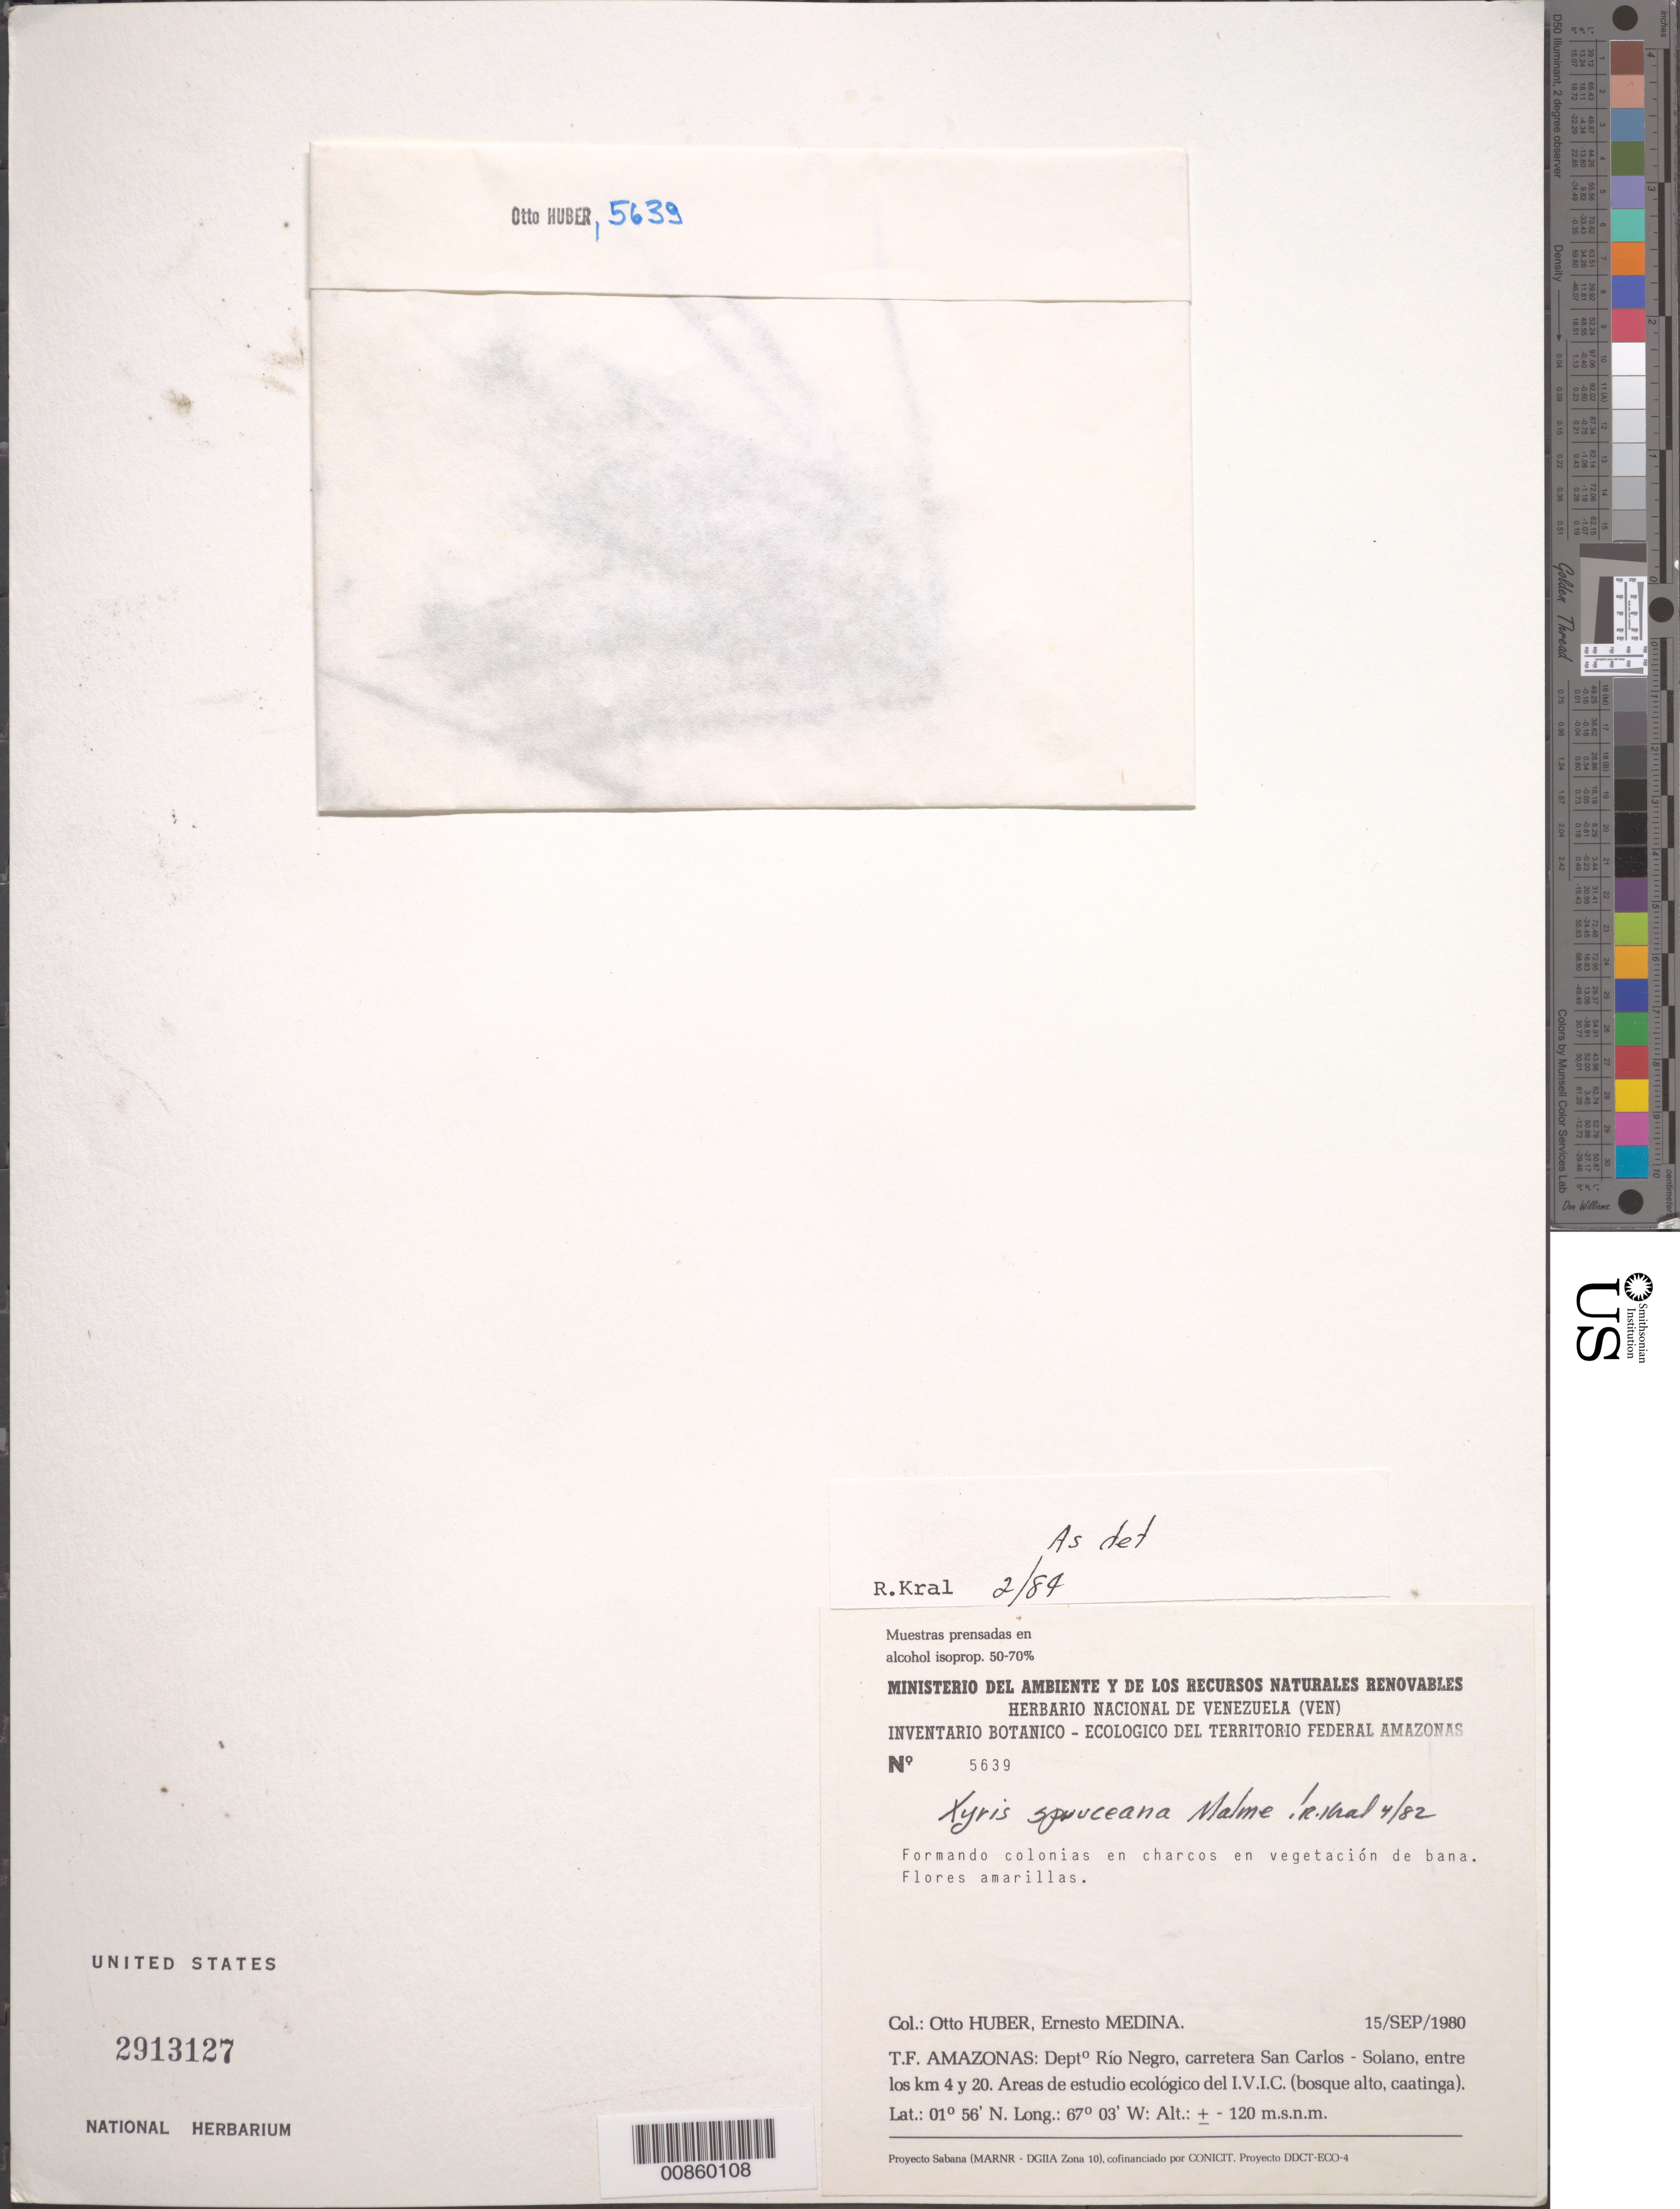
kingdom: Plantae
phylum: Tracheophyta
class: Liliopsida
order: Poales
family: Xyridaceae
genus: Xyris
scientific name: Xyris spruceana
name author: Malme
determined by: Kral, Robert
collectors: O. Huber, E. Medina & H. L. Clark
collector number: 5639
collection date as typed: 15-Sep-80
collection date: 1980-09-15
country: Venezuela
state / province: Amazonas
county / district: Río Negro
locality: San Carlos-Solano, km 4-20 de la carretera (área de estudio ecológico del I.V.I.C.)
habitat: Bosque alto, caatinga; en charcos en vegetación de bana.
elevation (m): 120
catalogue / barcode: US 2913127